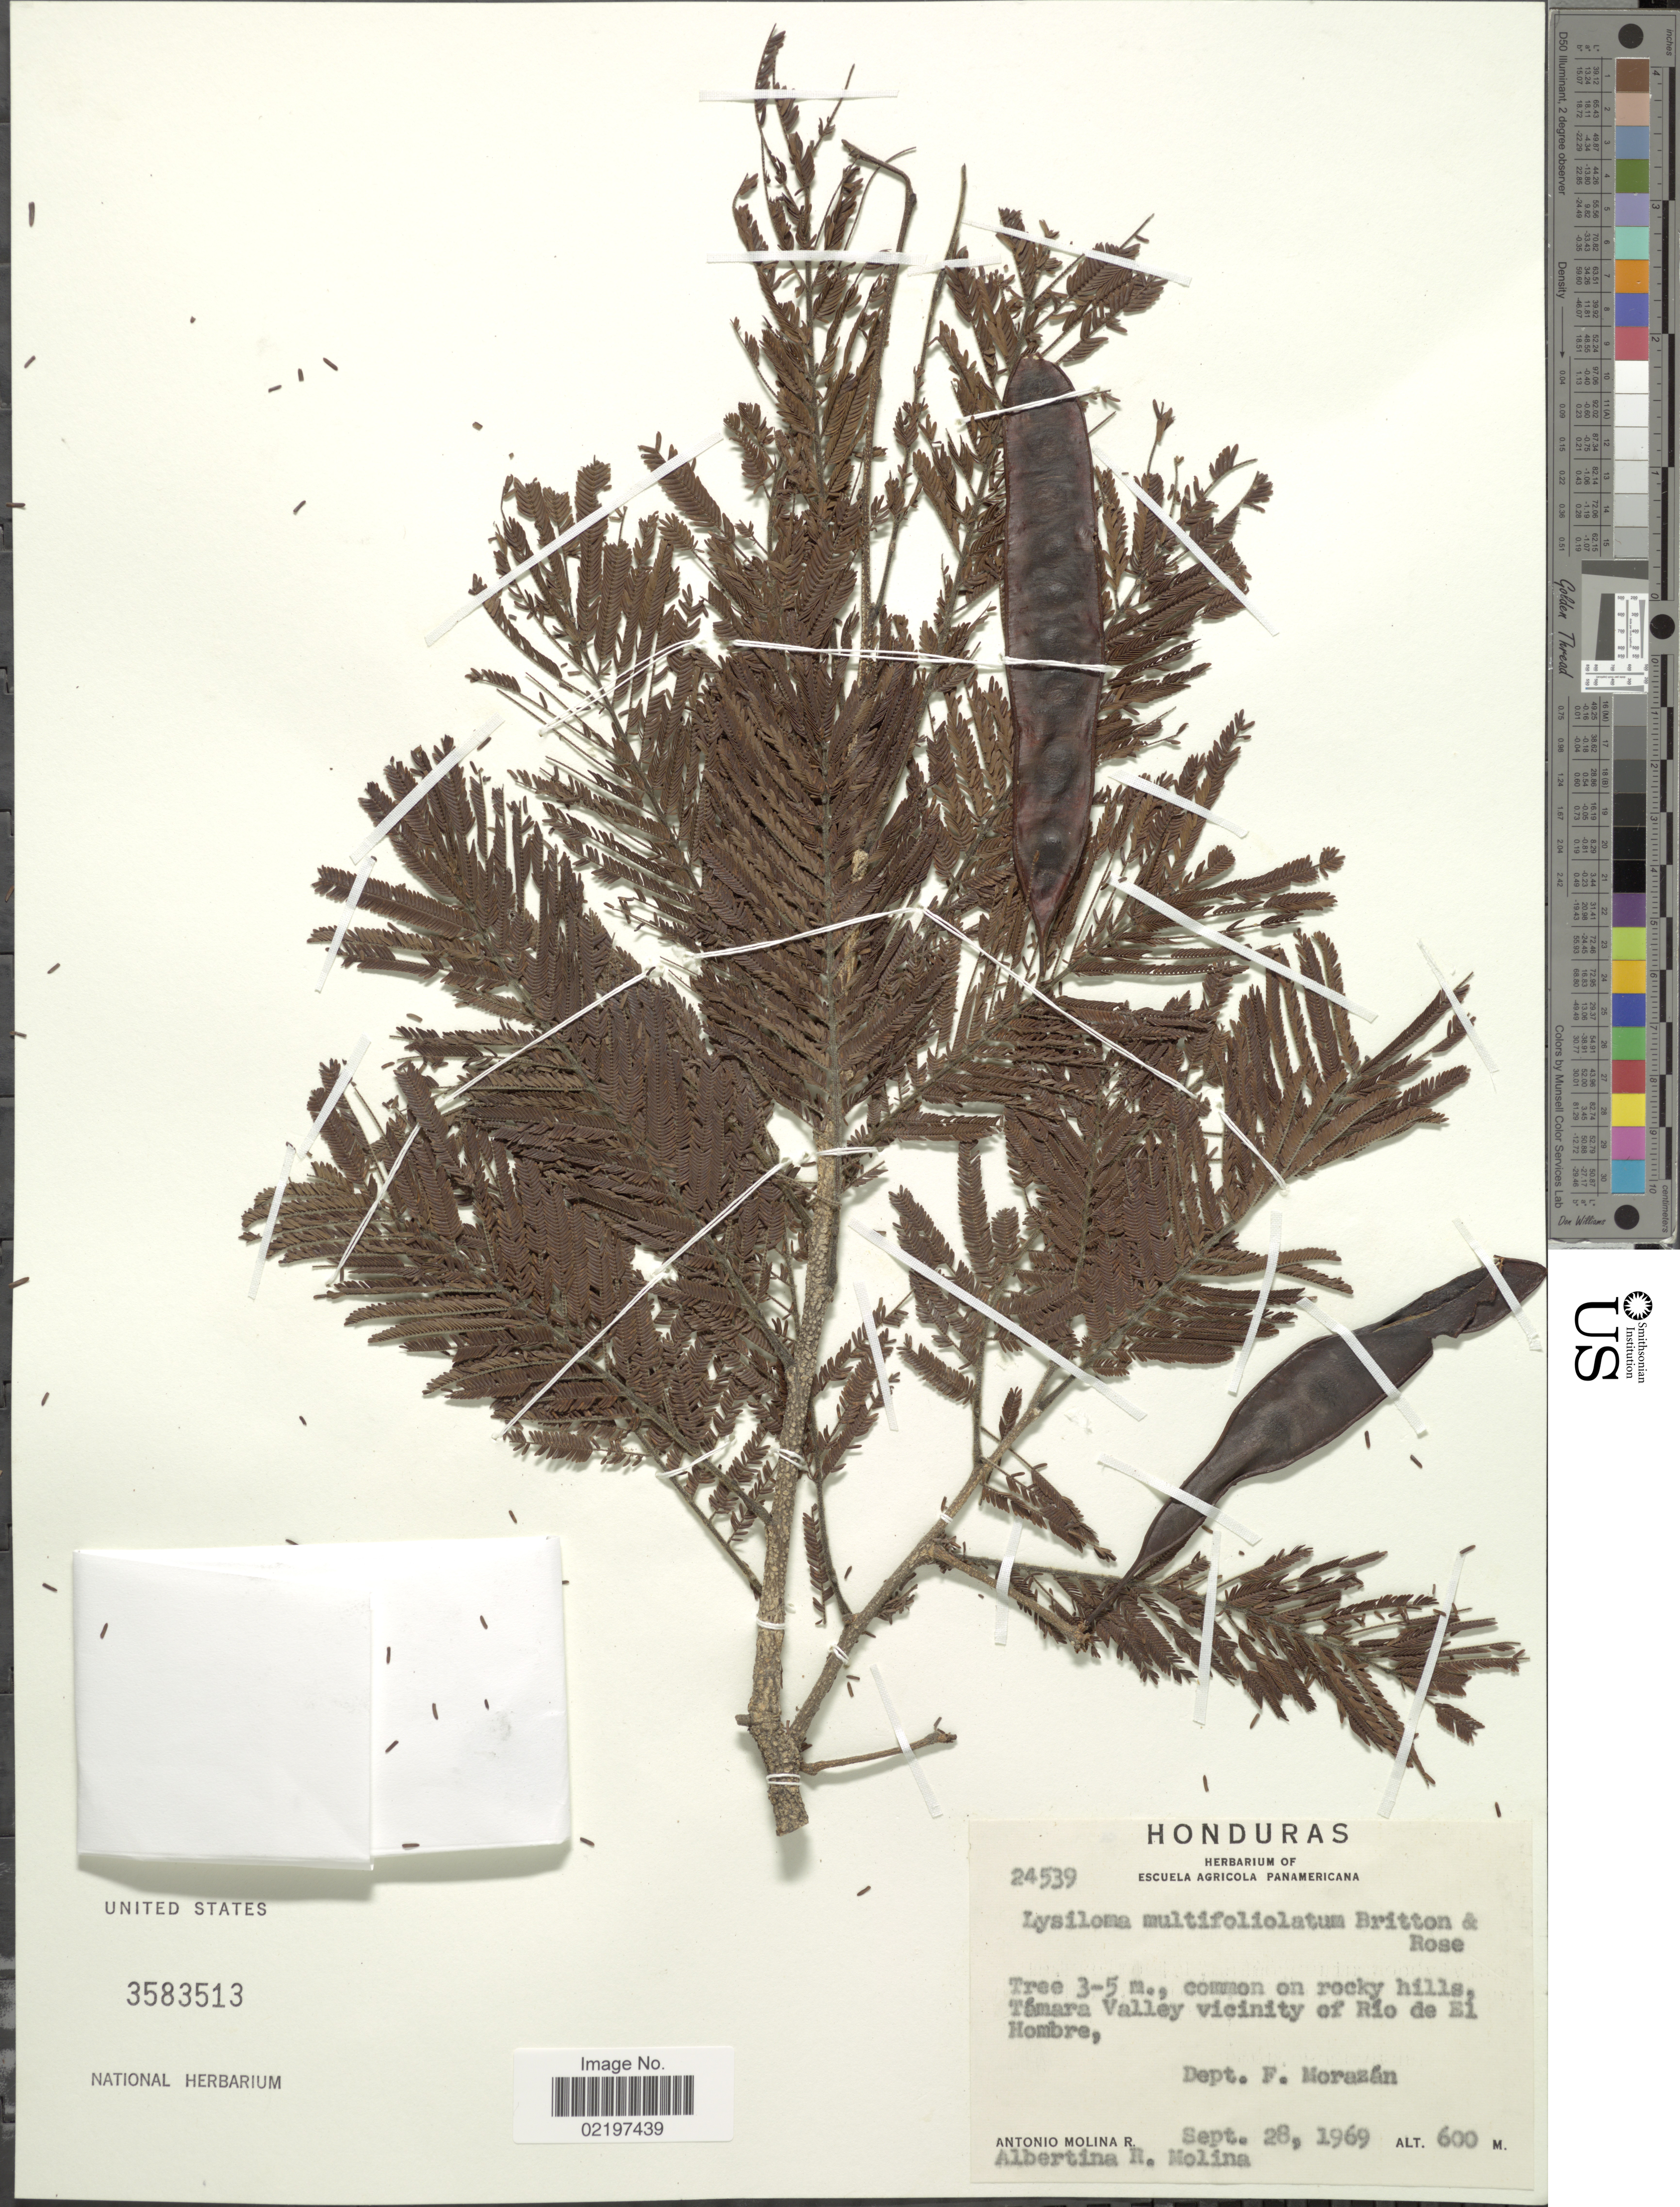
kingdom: Plantae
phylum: Tracheophyta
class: Magnoliopsida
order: Fabales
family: Fabaceae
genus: Lysiloma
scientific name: Lysiloma multifoliolatum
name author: Britton & Rose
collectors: A. Molina R. & A. R. Molina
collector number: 24539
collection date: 1969-09-28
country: Honduras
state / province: Fco. Morazán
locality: Common on rocky hills, Támara Valley vicinity of Río de El Hombre,Dept. F. Morazán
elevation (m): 600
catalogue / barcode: US 3583513